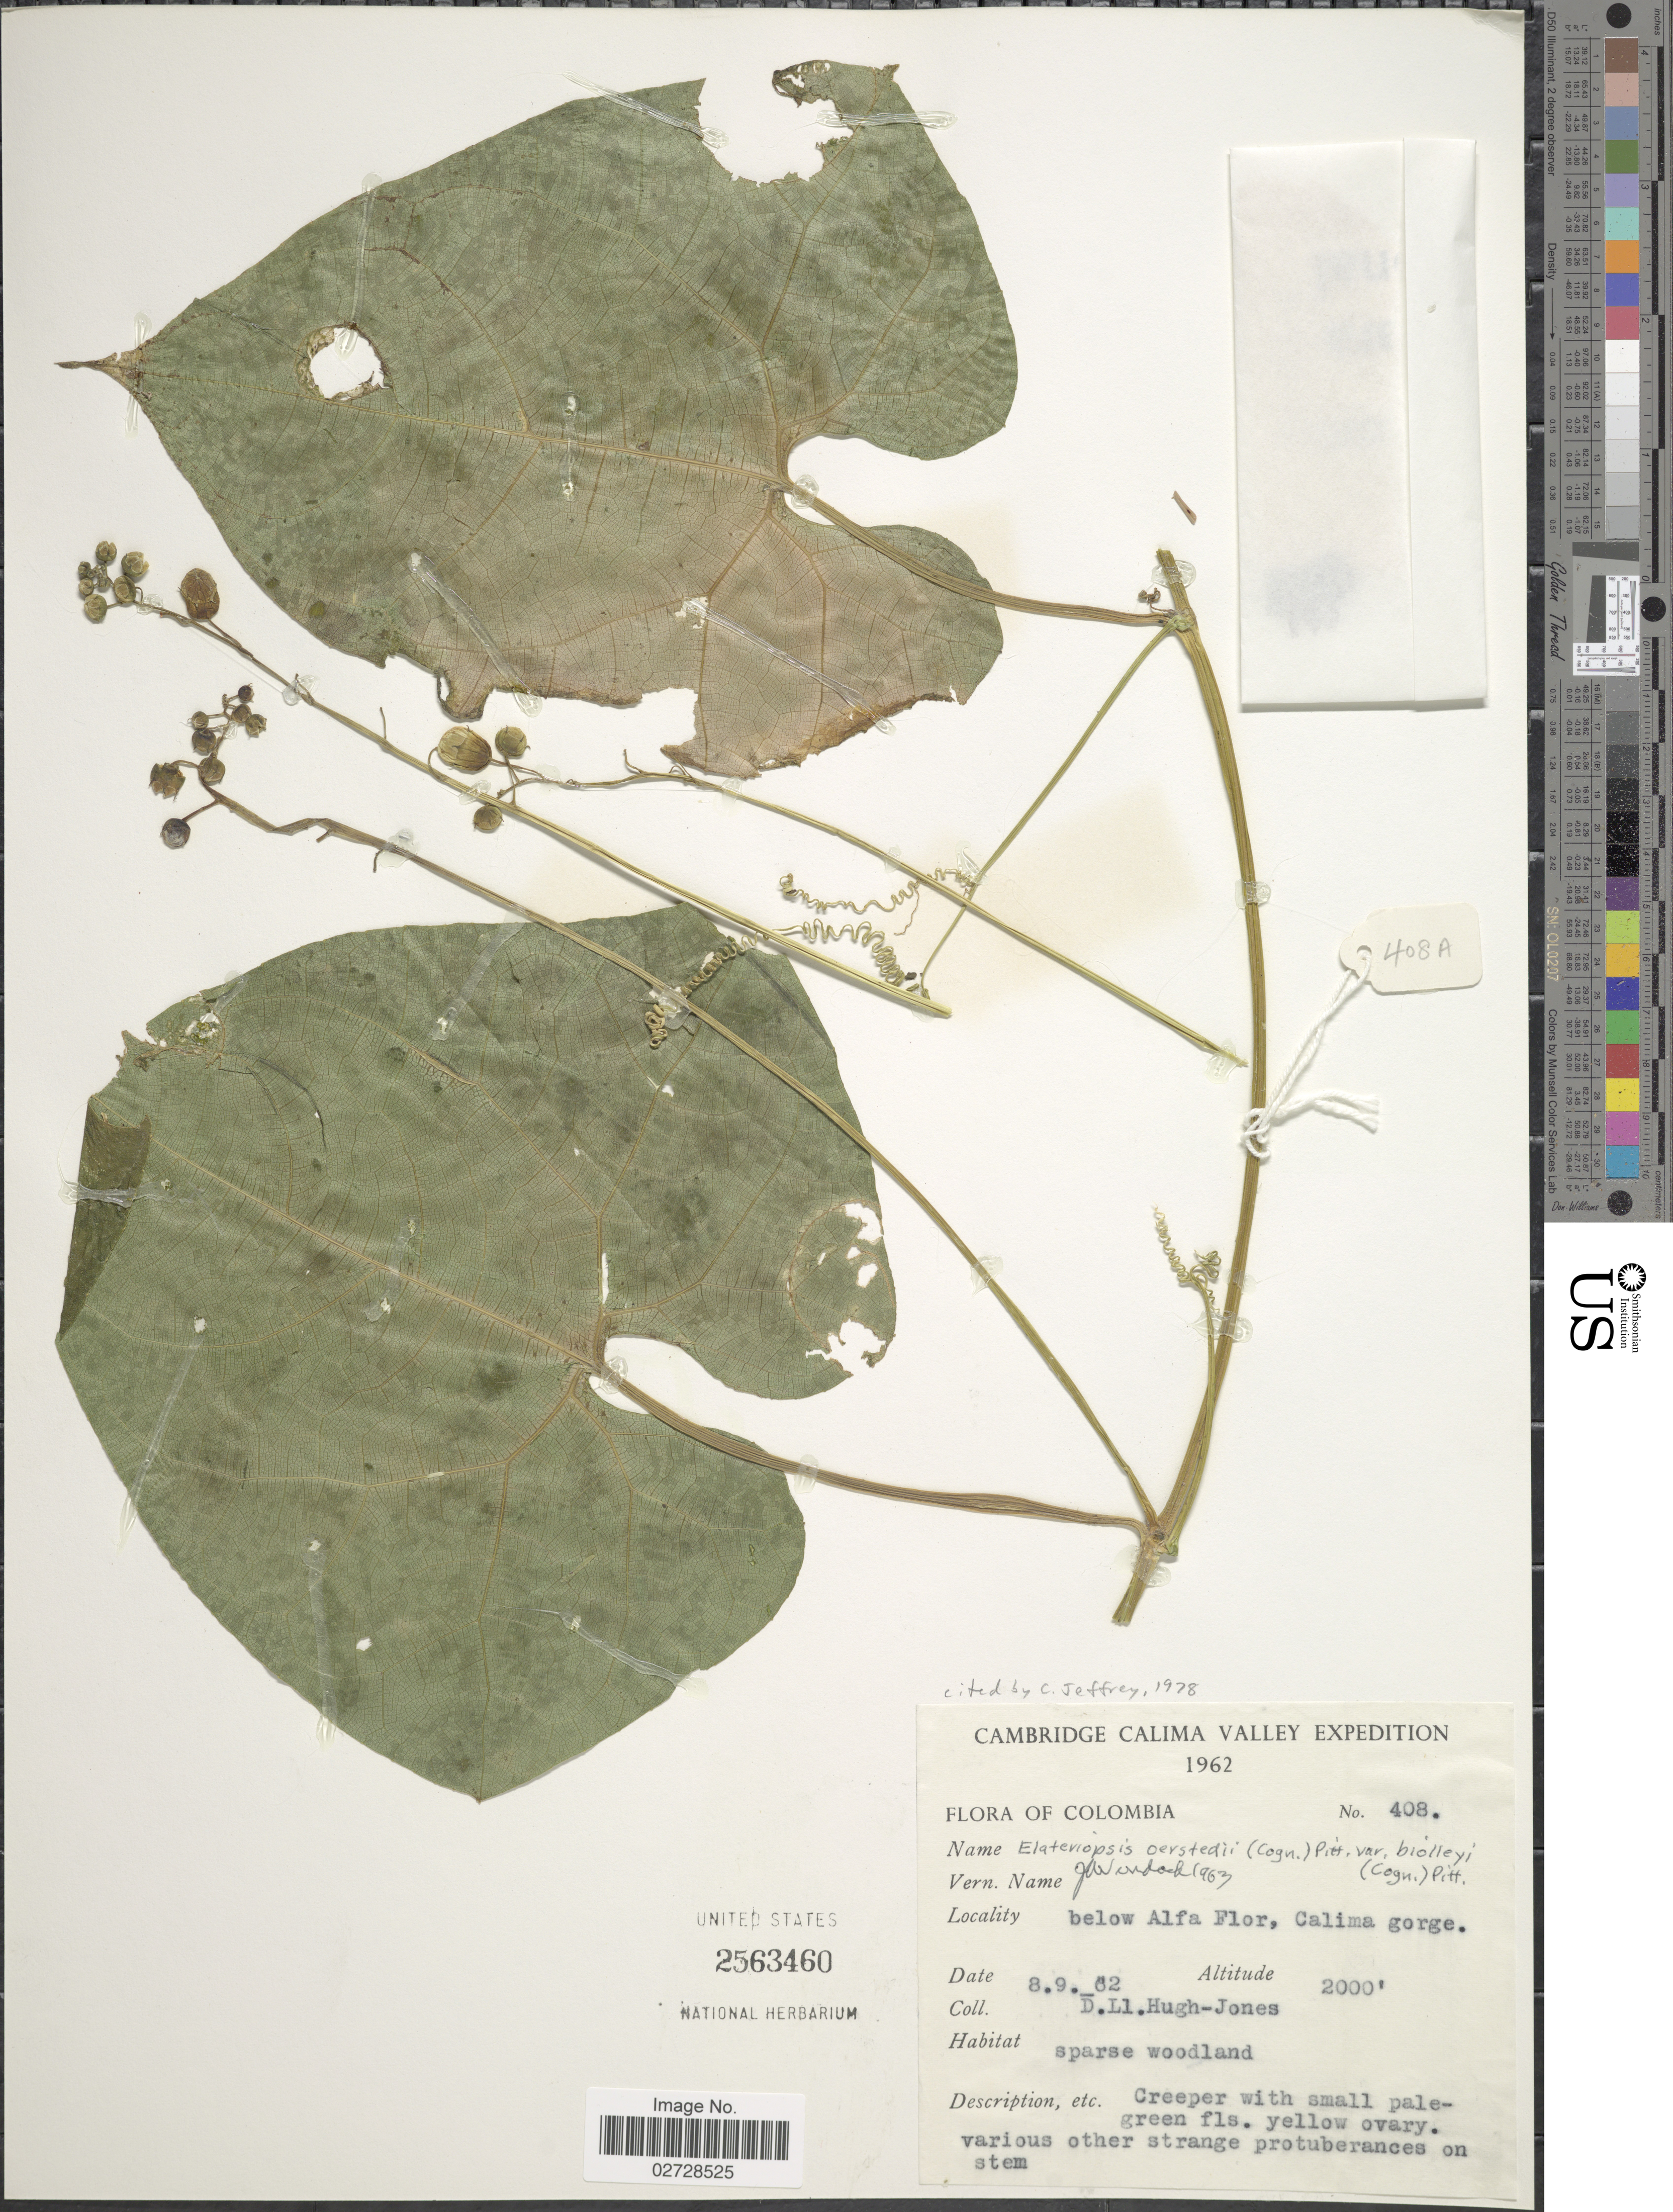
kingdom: Plantae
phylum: Tracheophyta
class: Magnoliopsida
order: Cucurbitales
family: Cucurbitaceae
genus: Hanburia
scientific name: Hanburia oerstedii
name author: (Cogn.) H. Schaef. & S.S. Renner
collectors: D. Hugh-Jones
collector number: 408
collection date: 1862-09-08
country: Colombia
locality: Cambridge Calima Valley, below Alfra Flor, Calima gorge.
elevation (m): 610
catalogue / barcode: US 2563460